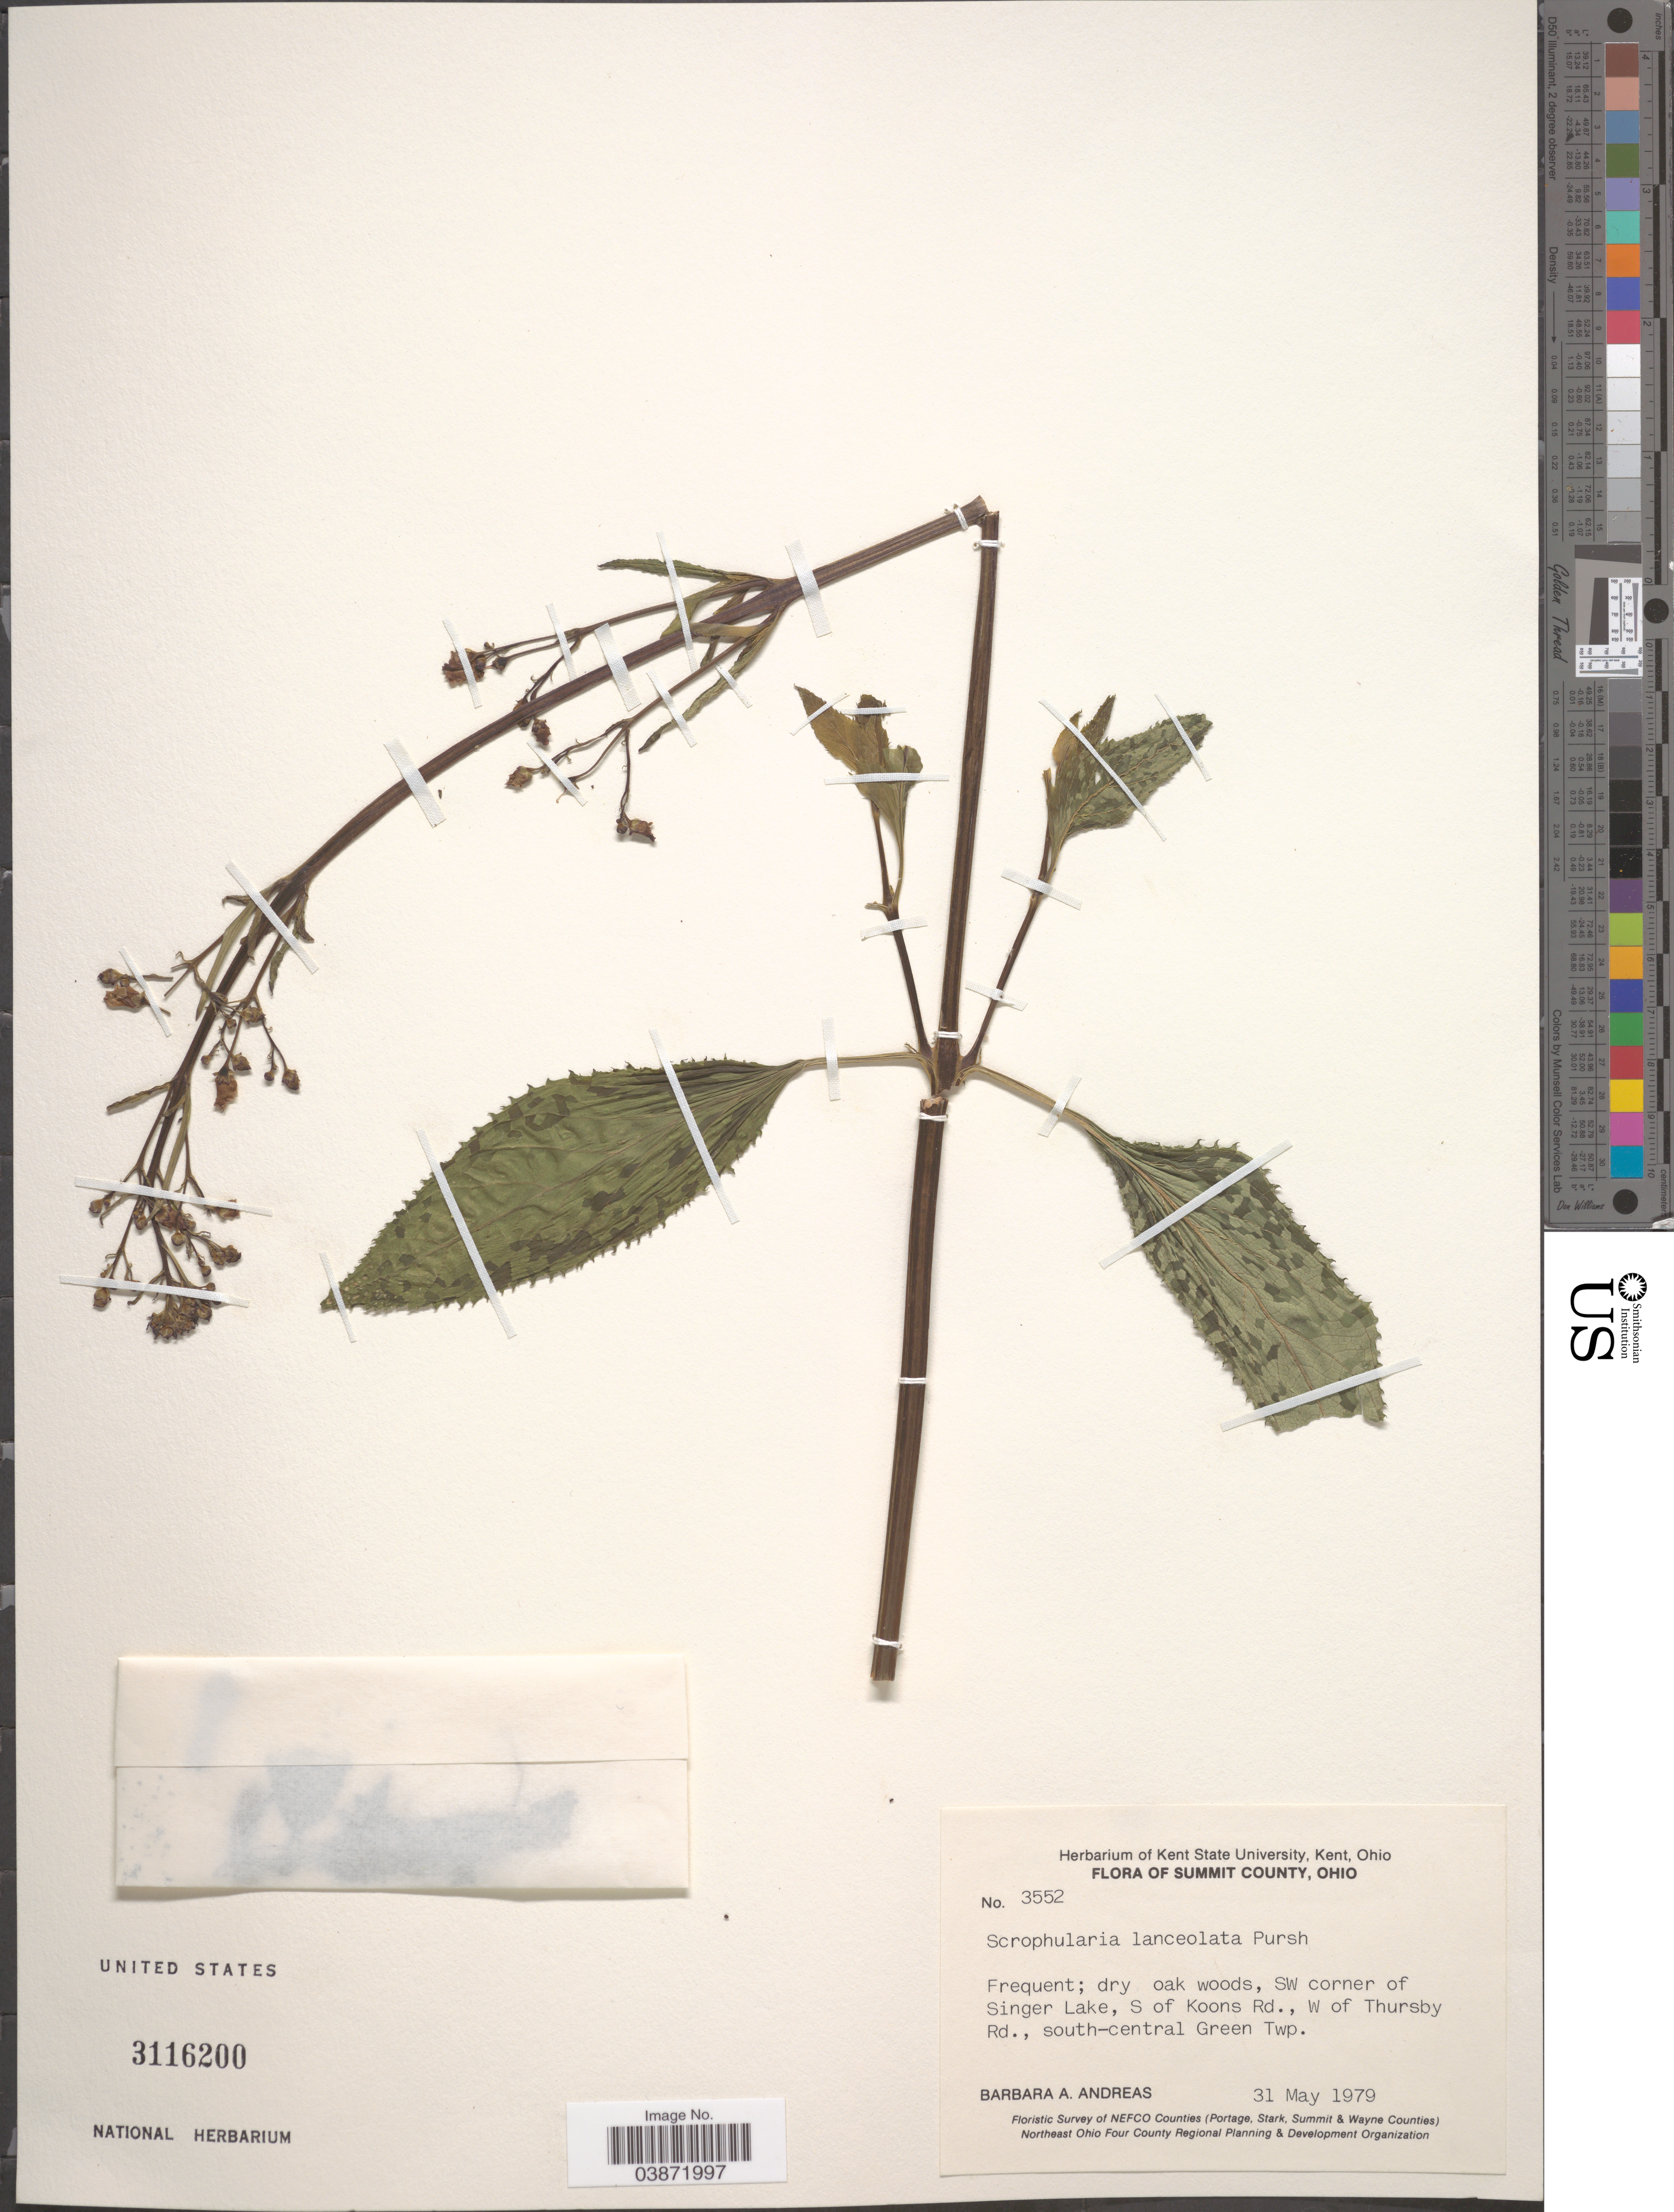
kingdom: Plantae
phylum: Tracheophyta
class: Magnoliopsida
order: Lamiales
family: Scrophulariaceae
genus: Scrophularia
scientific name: Scrophularia lanceolata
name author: Pursh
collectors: B. A. Andreas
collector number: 3552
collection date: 1979-05-31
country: United States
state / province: Ohio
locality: Summit County. SW corner of Singer Lake, S of Koons Rd., W of Thursby Rd., south-central Green Twp.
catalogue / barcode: US 3116200